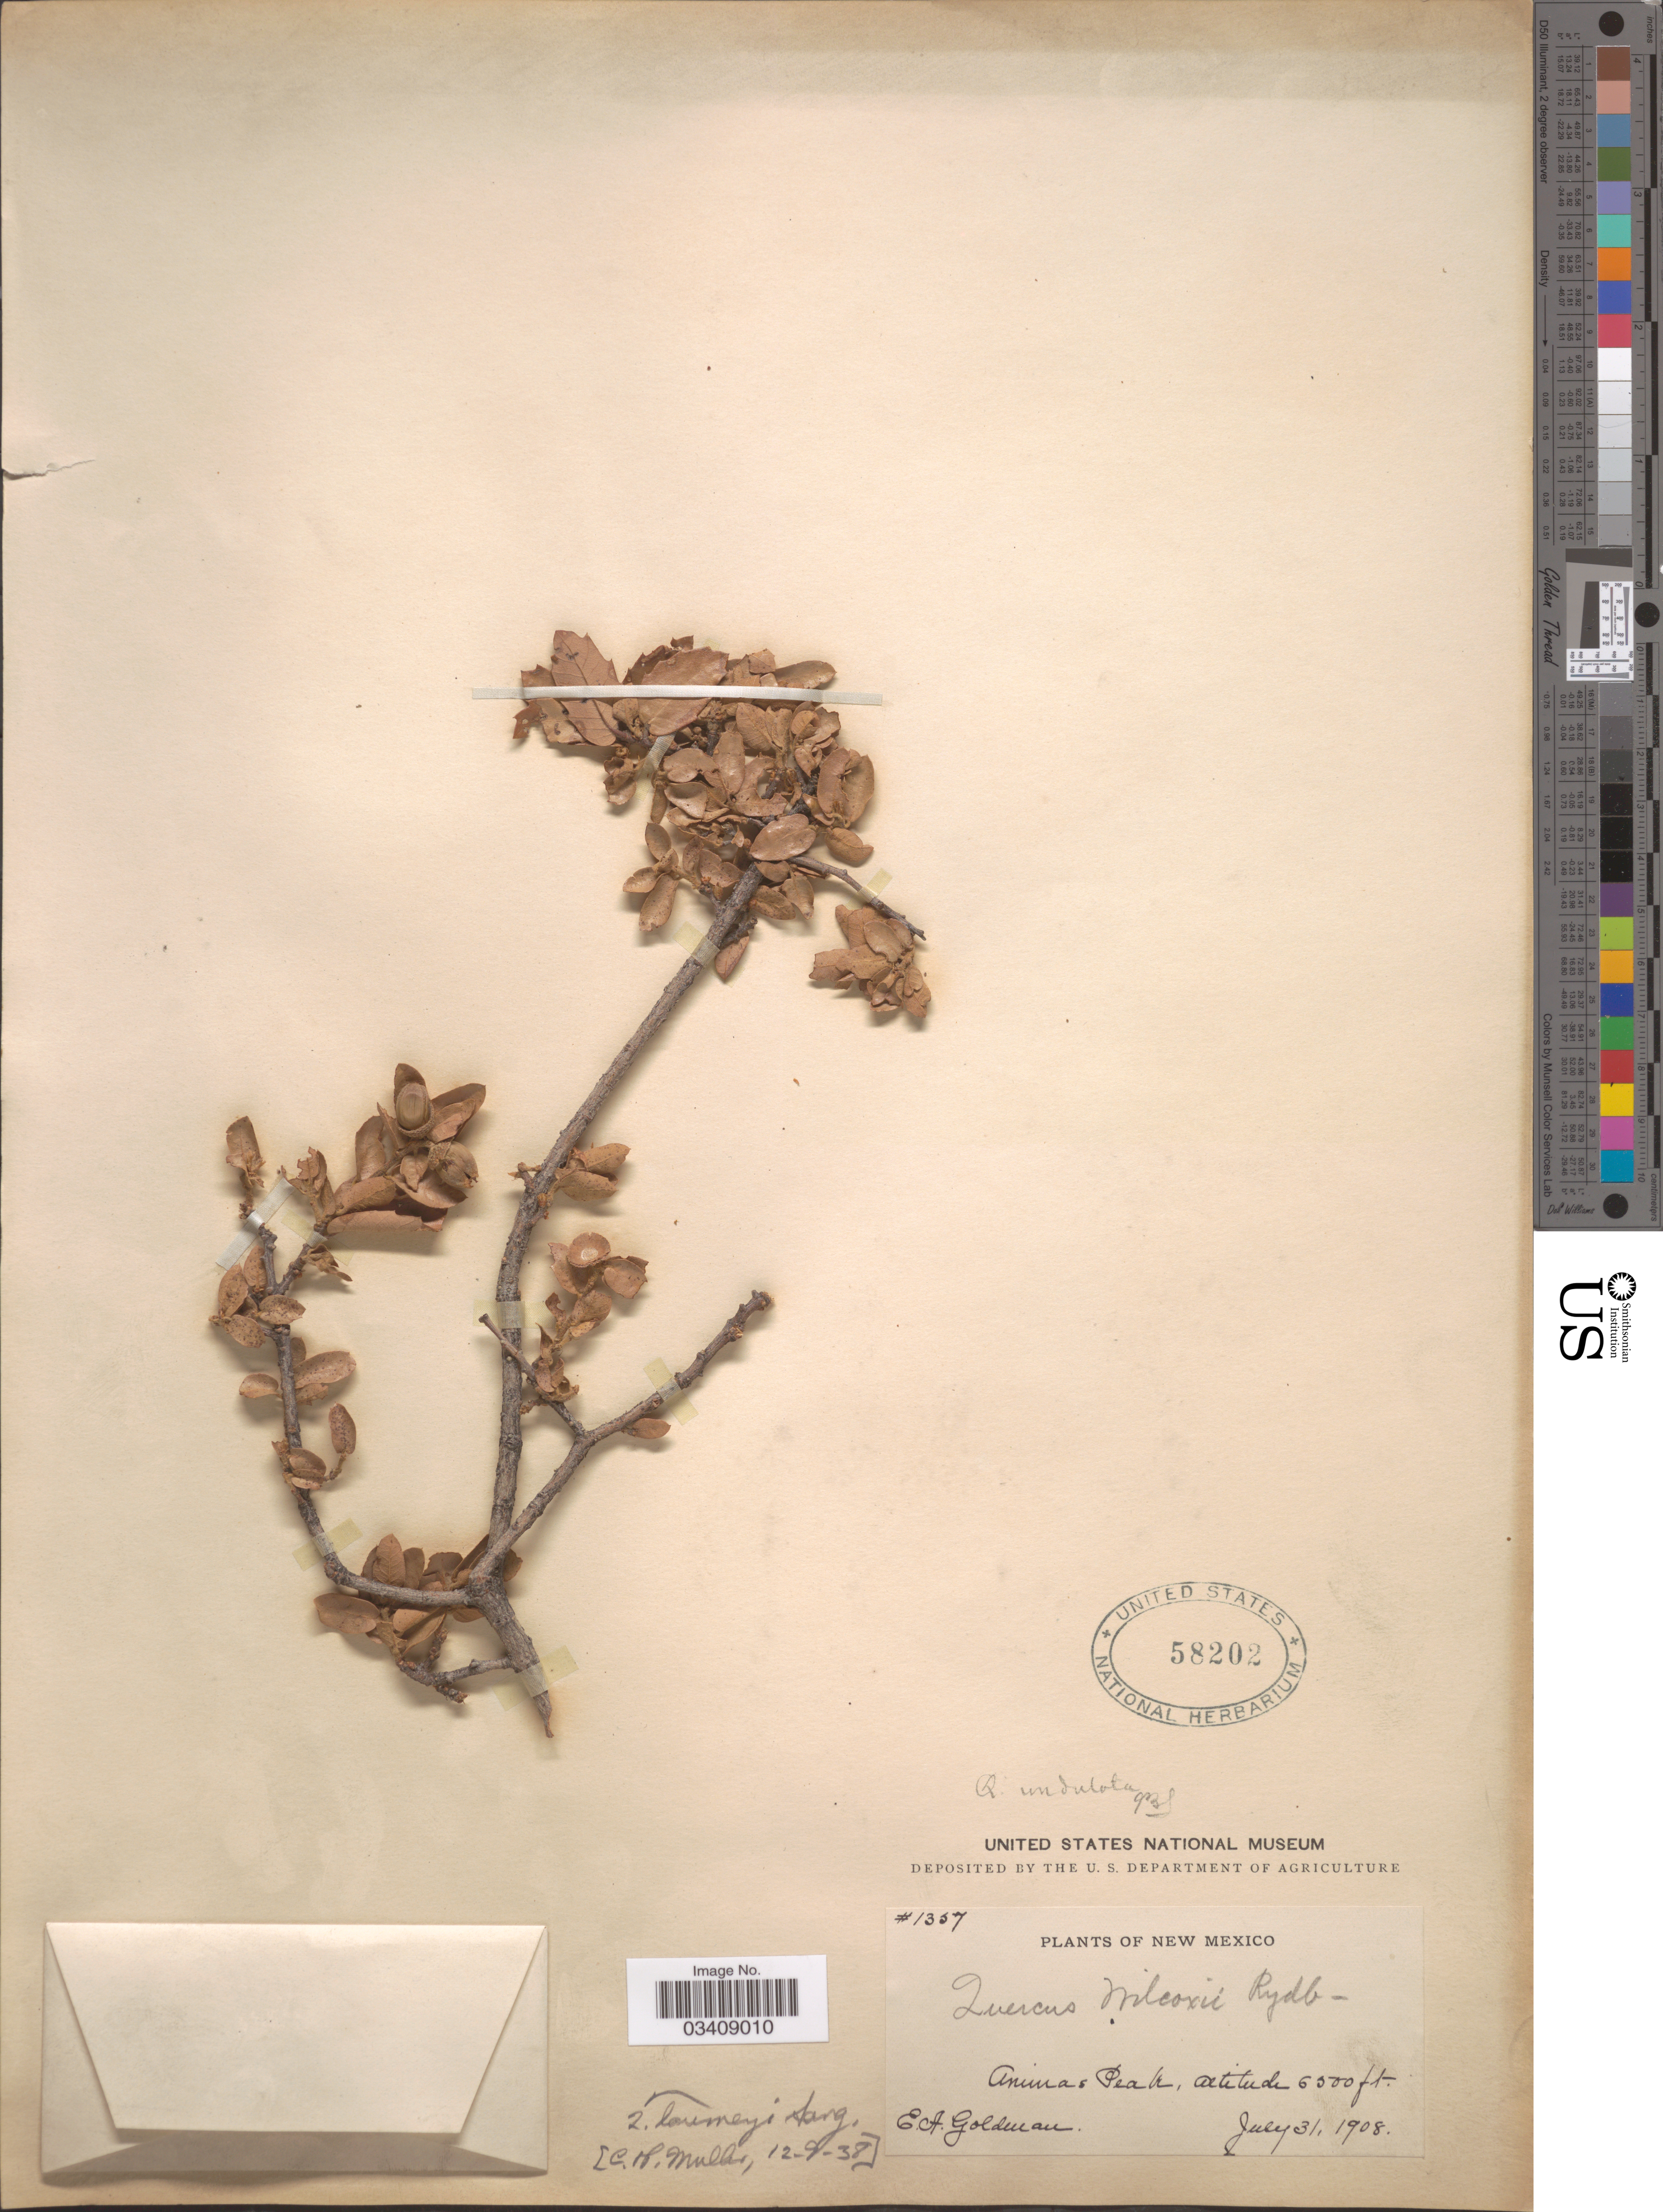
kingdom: Plantae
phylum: Tracheophyta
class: Magnoliopsida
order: Fagales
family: Fagaceae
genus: Quercus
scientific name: Quercus toumeyi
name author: Sarg.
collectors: E. A. Goldman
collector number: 1357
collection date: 1908-07-31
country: United States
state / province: New Mexico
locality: Animas Peak.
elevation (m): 1981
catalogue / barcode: US 58202